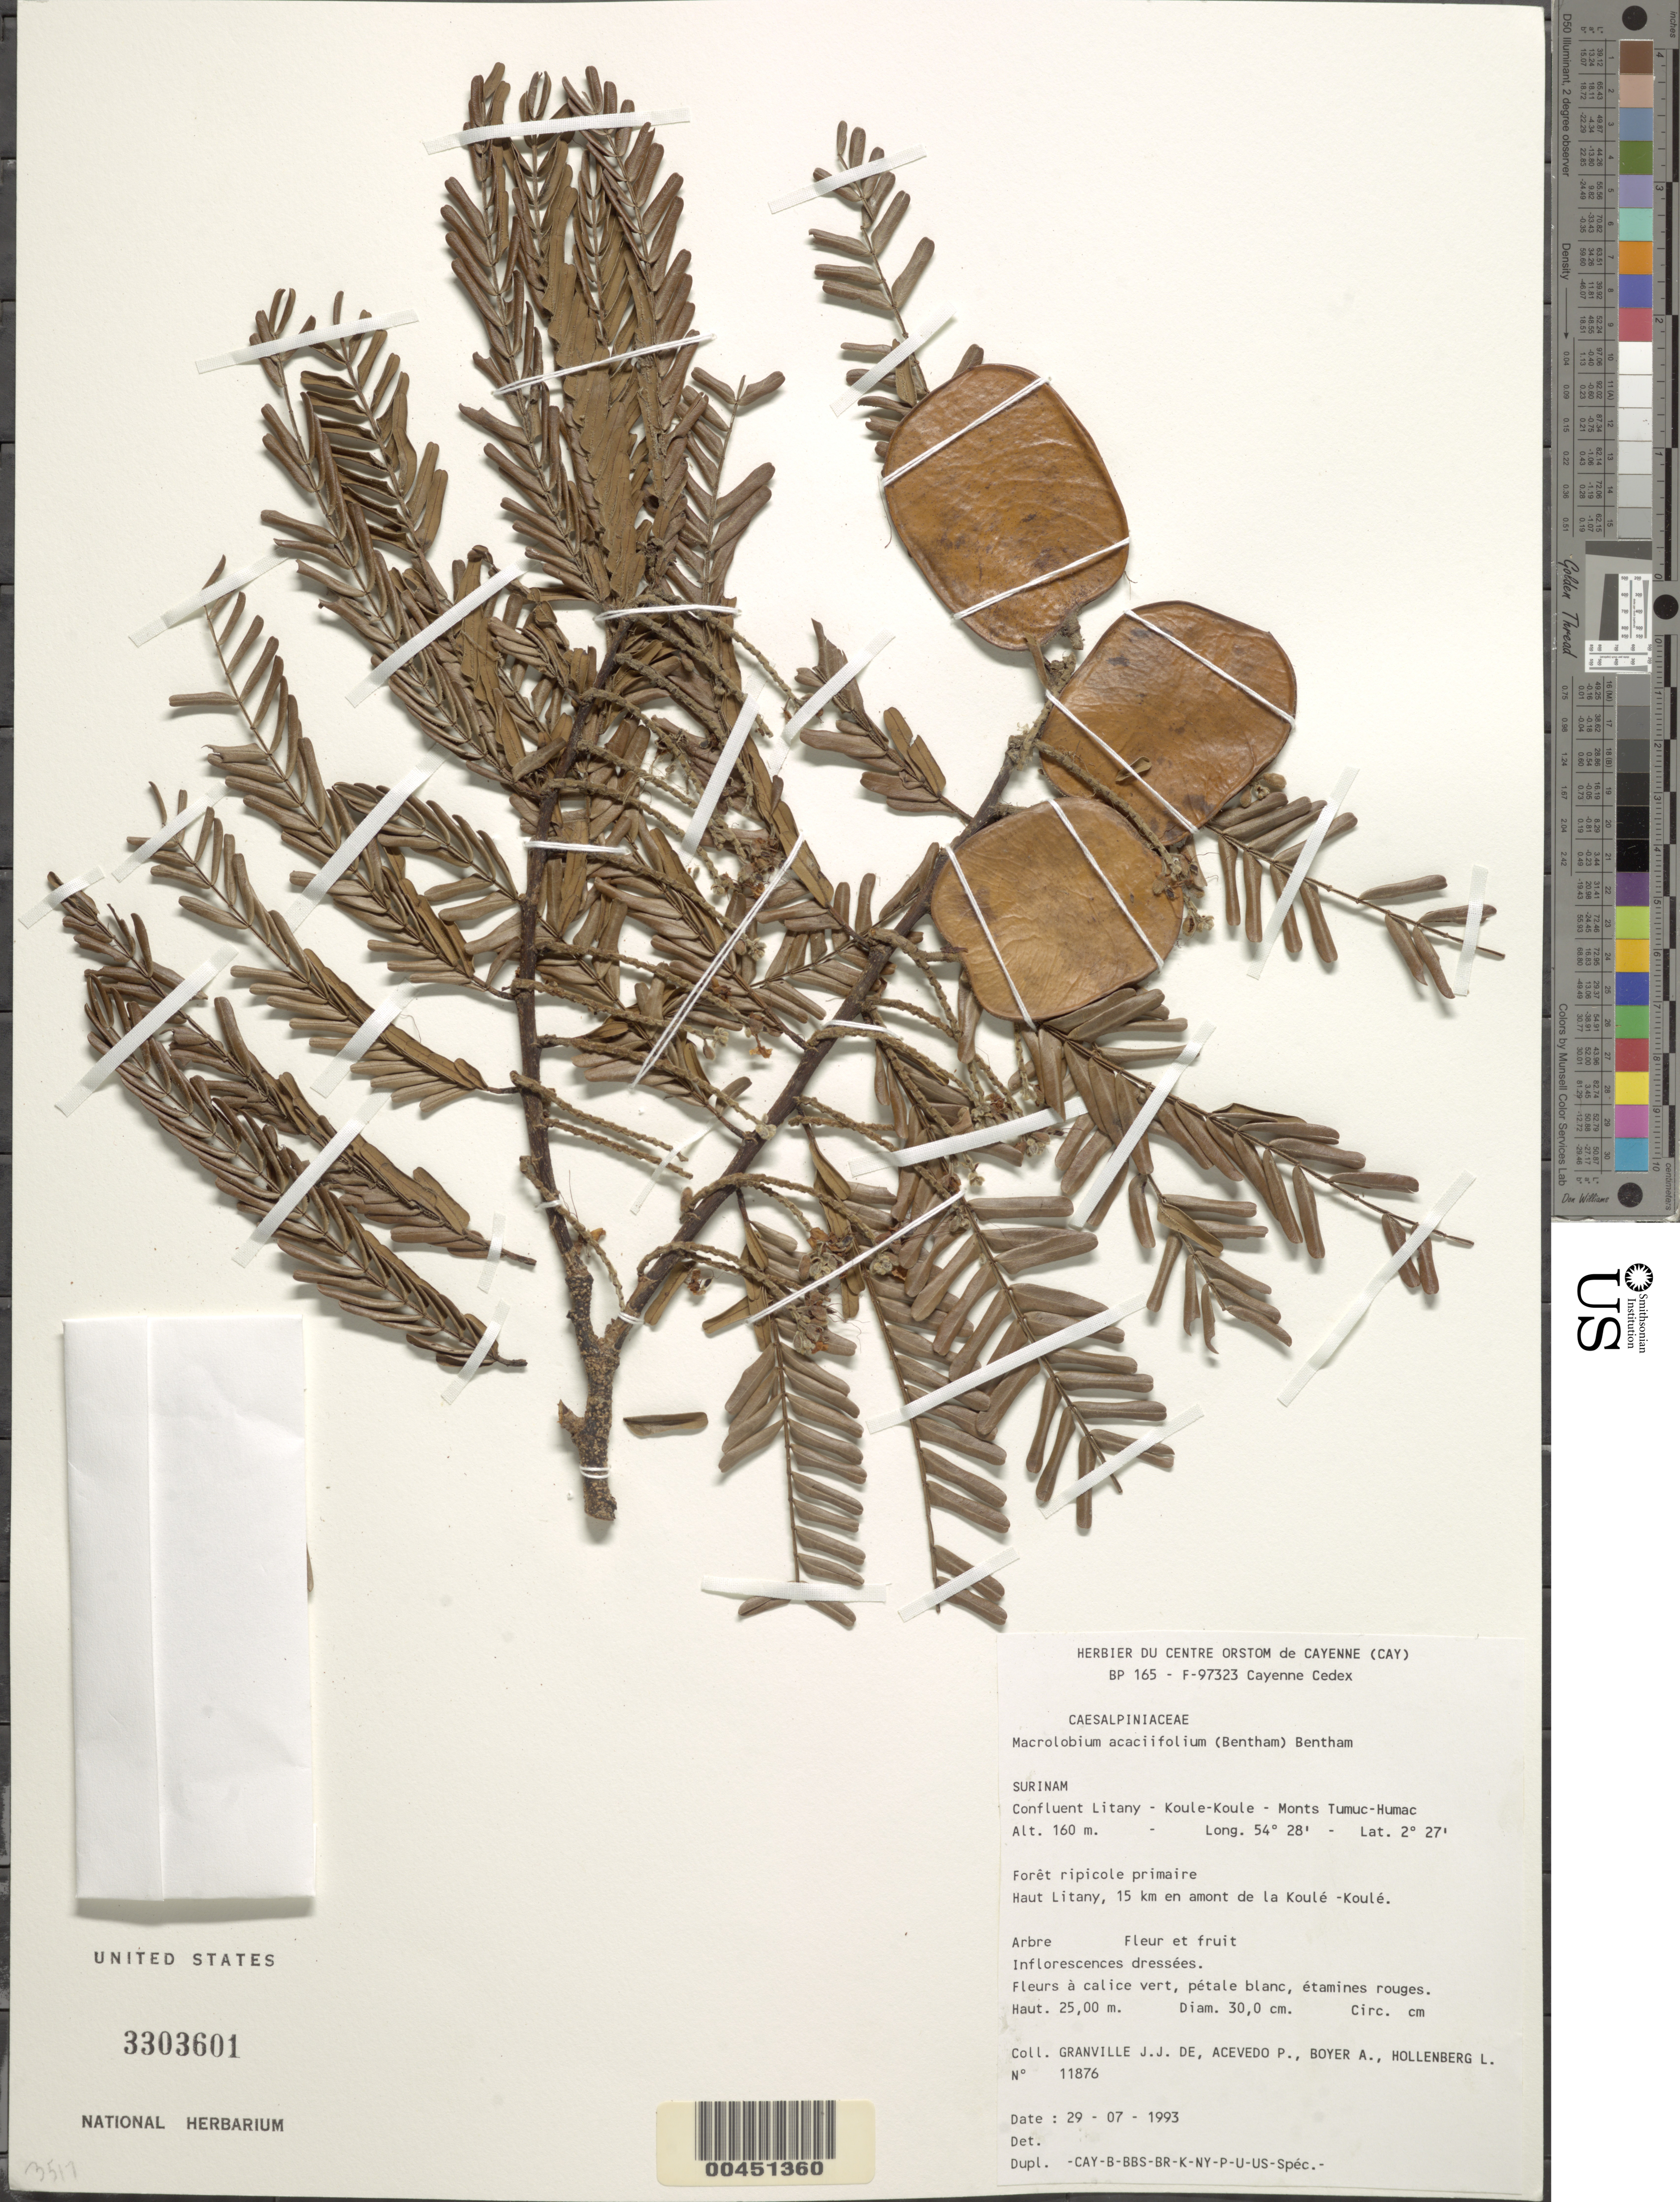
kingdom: Plantae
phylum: Tracheophyta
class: Magnoliopsida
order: Fabales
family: Fabaceae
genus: Macrolobium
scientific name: Macrolobium acaciifolium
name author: (Benth.) Benth.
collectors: J.-J. de Granville, P. Acevedo-Rodr., A. Boyer & L. Hollenberg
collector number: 11876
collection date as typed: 29 Jul 1993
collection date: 1993-07-29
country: Suriname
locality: Koule-koule, monts tumuc-humac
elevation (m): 160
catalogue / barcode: US 3303601